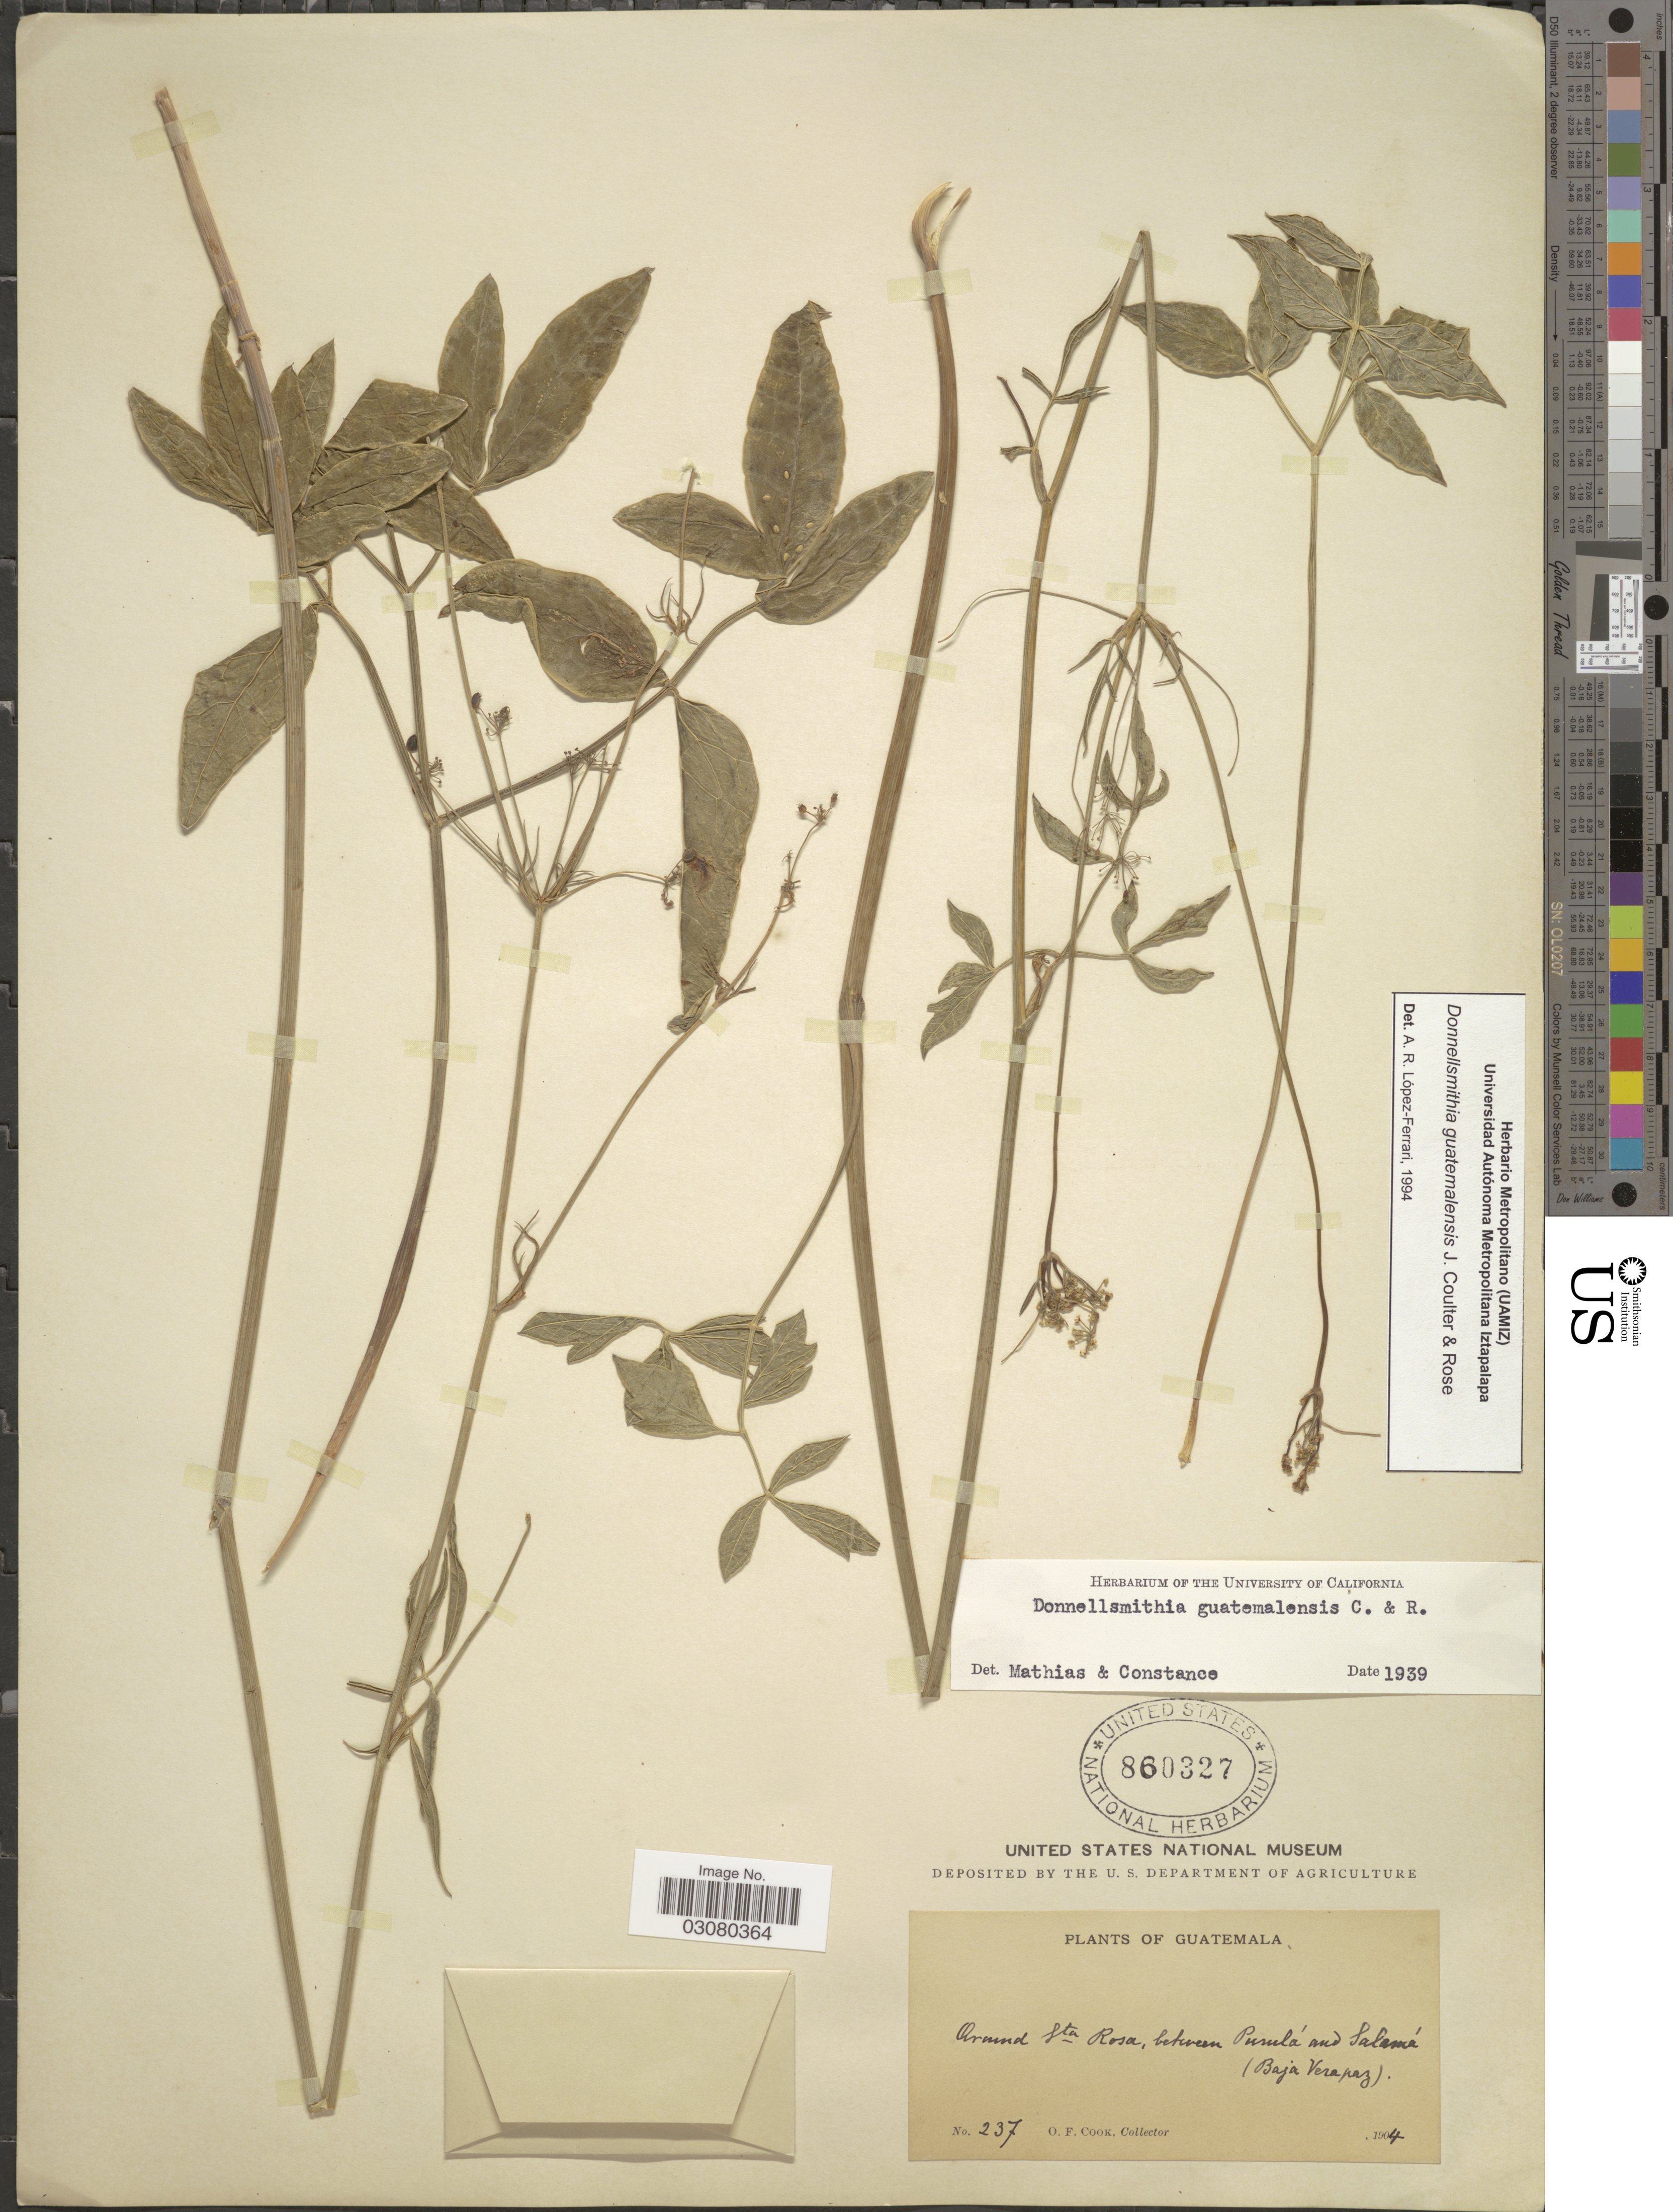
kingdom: Plantae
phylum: Tracheophyta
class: Magnoliopsida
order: Apiales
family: Apiaceae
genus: Donnellsmithia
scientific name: Donnellsmithia guatemalensis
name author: J.M. Coult. & Rose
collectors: O. F. Cook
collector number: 237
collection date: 1904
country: Guatemala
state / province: Baja Verapaz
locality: Around Sta. Rosa, between Pusulá and Salamá.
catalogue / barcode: US 860327